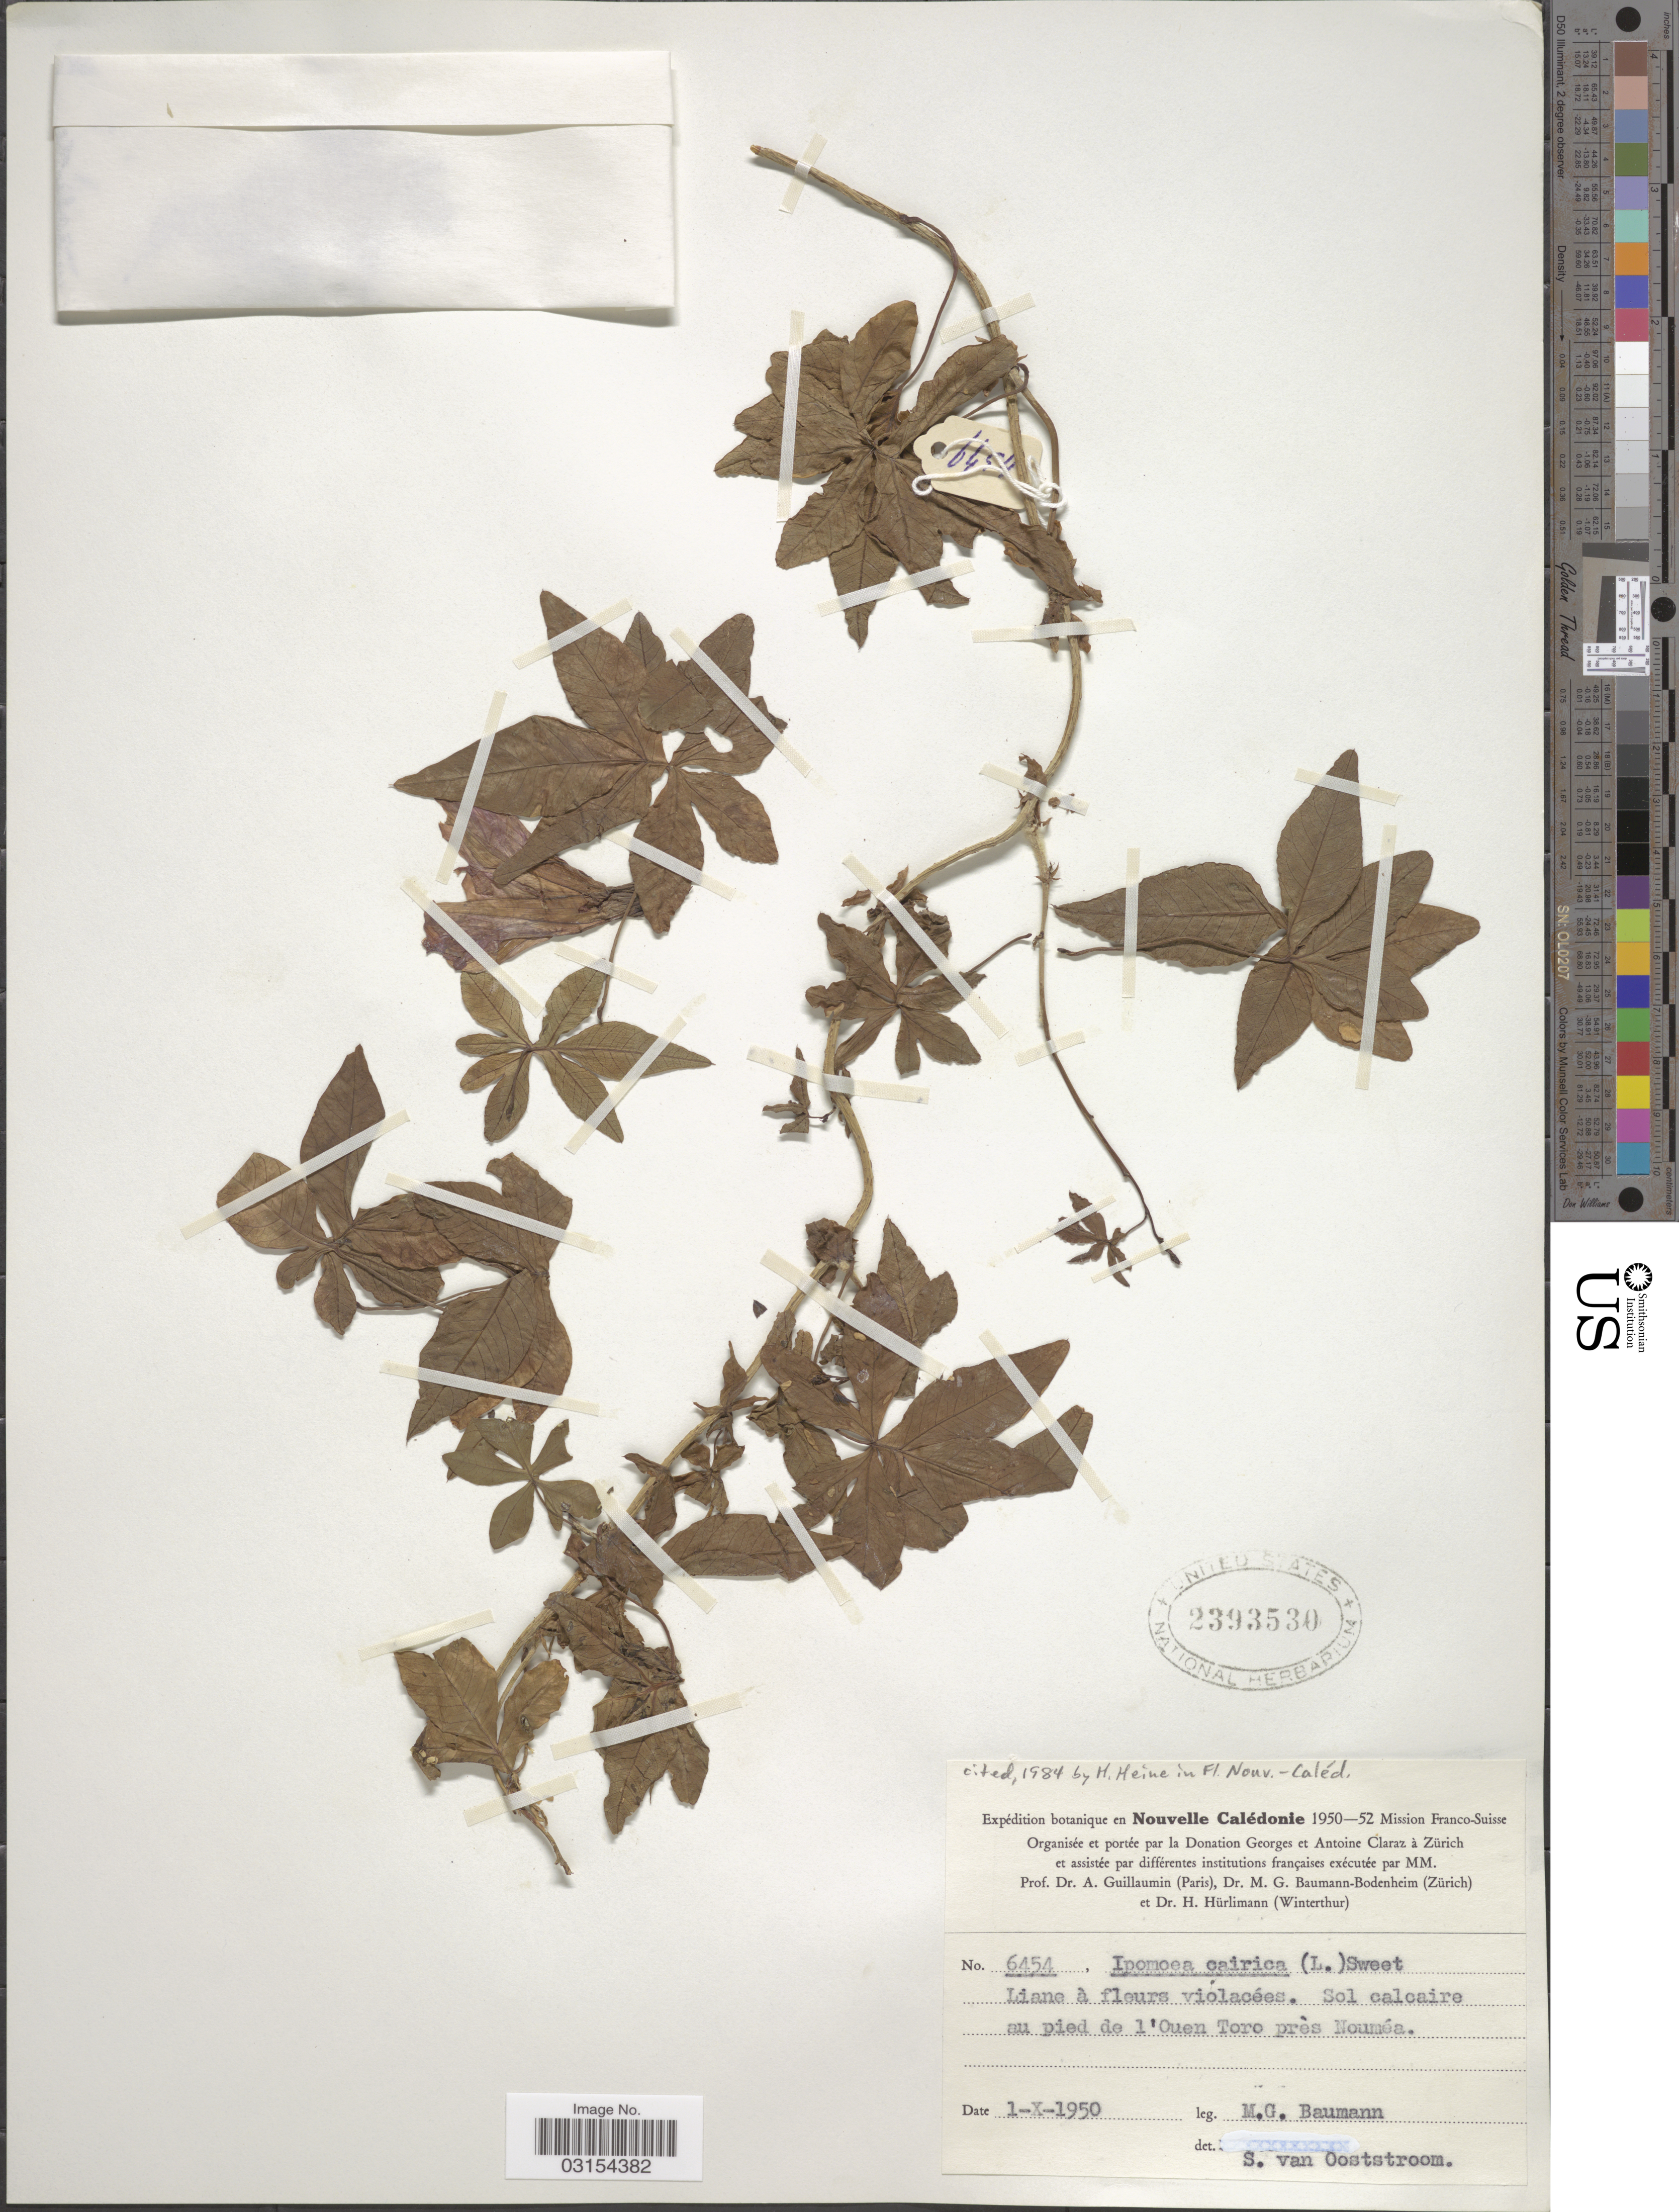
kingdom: Plantae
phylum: Tracheophyta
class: Magnoliopsida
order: Solanales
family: Convolvulaceae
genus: Ipomoea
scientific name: Ipomoea cairica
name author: (L.) Sweet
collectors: M. G. Baumann-Bodenheim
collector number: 6454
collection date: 1950-10-01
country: New Caledonia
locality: Au pied de l'Ouen Toro près Nouméa.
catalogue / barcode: US 2393530